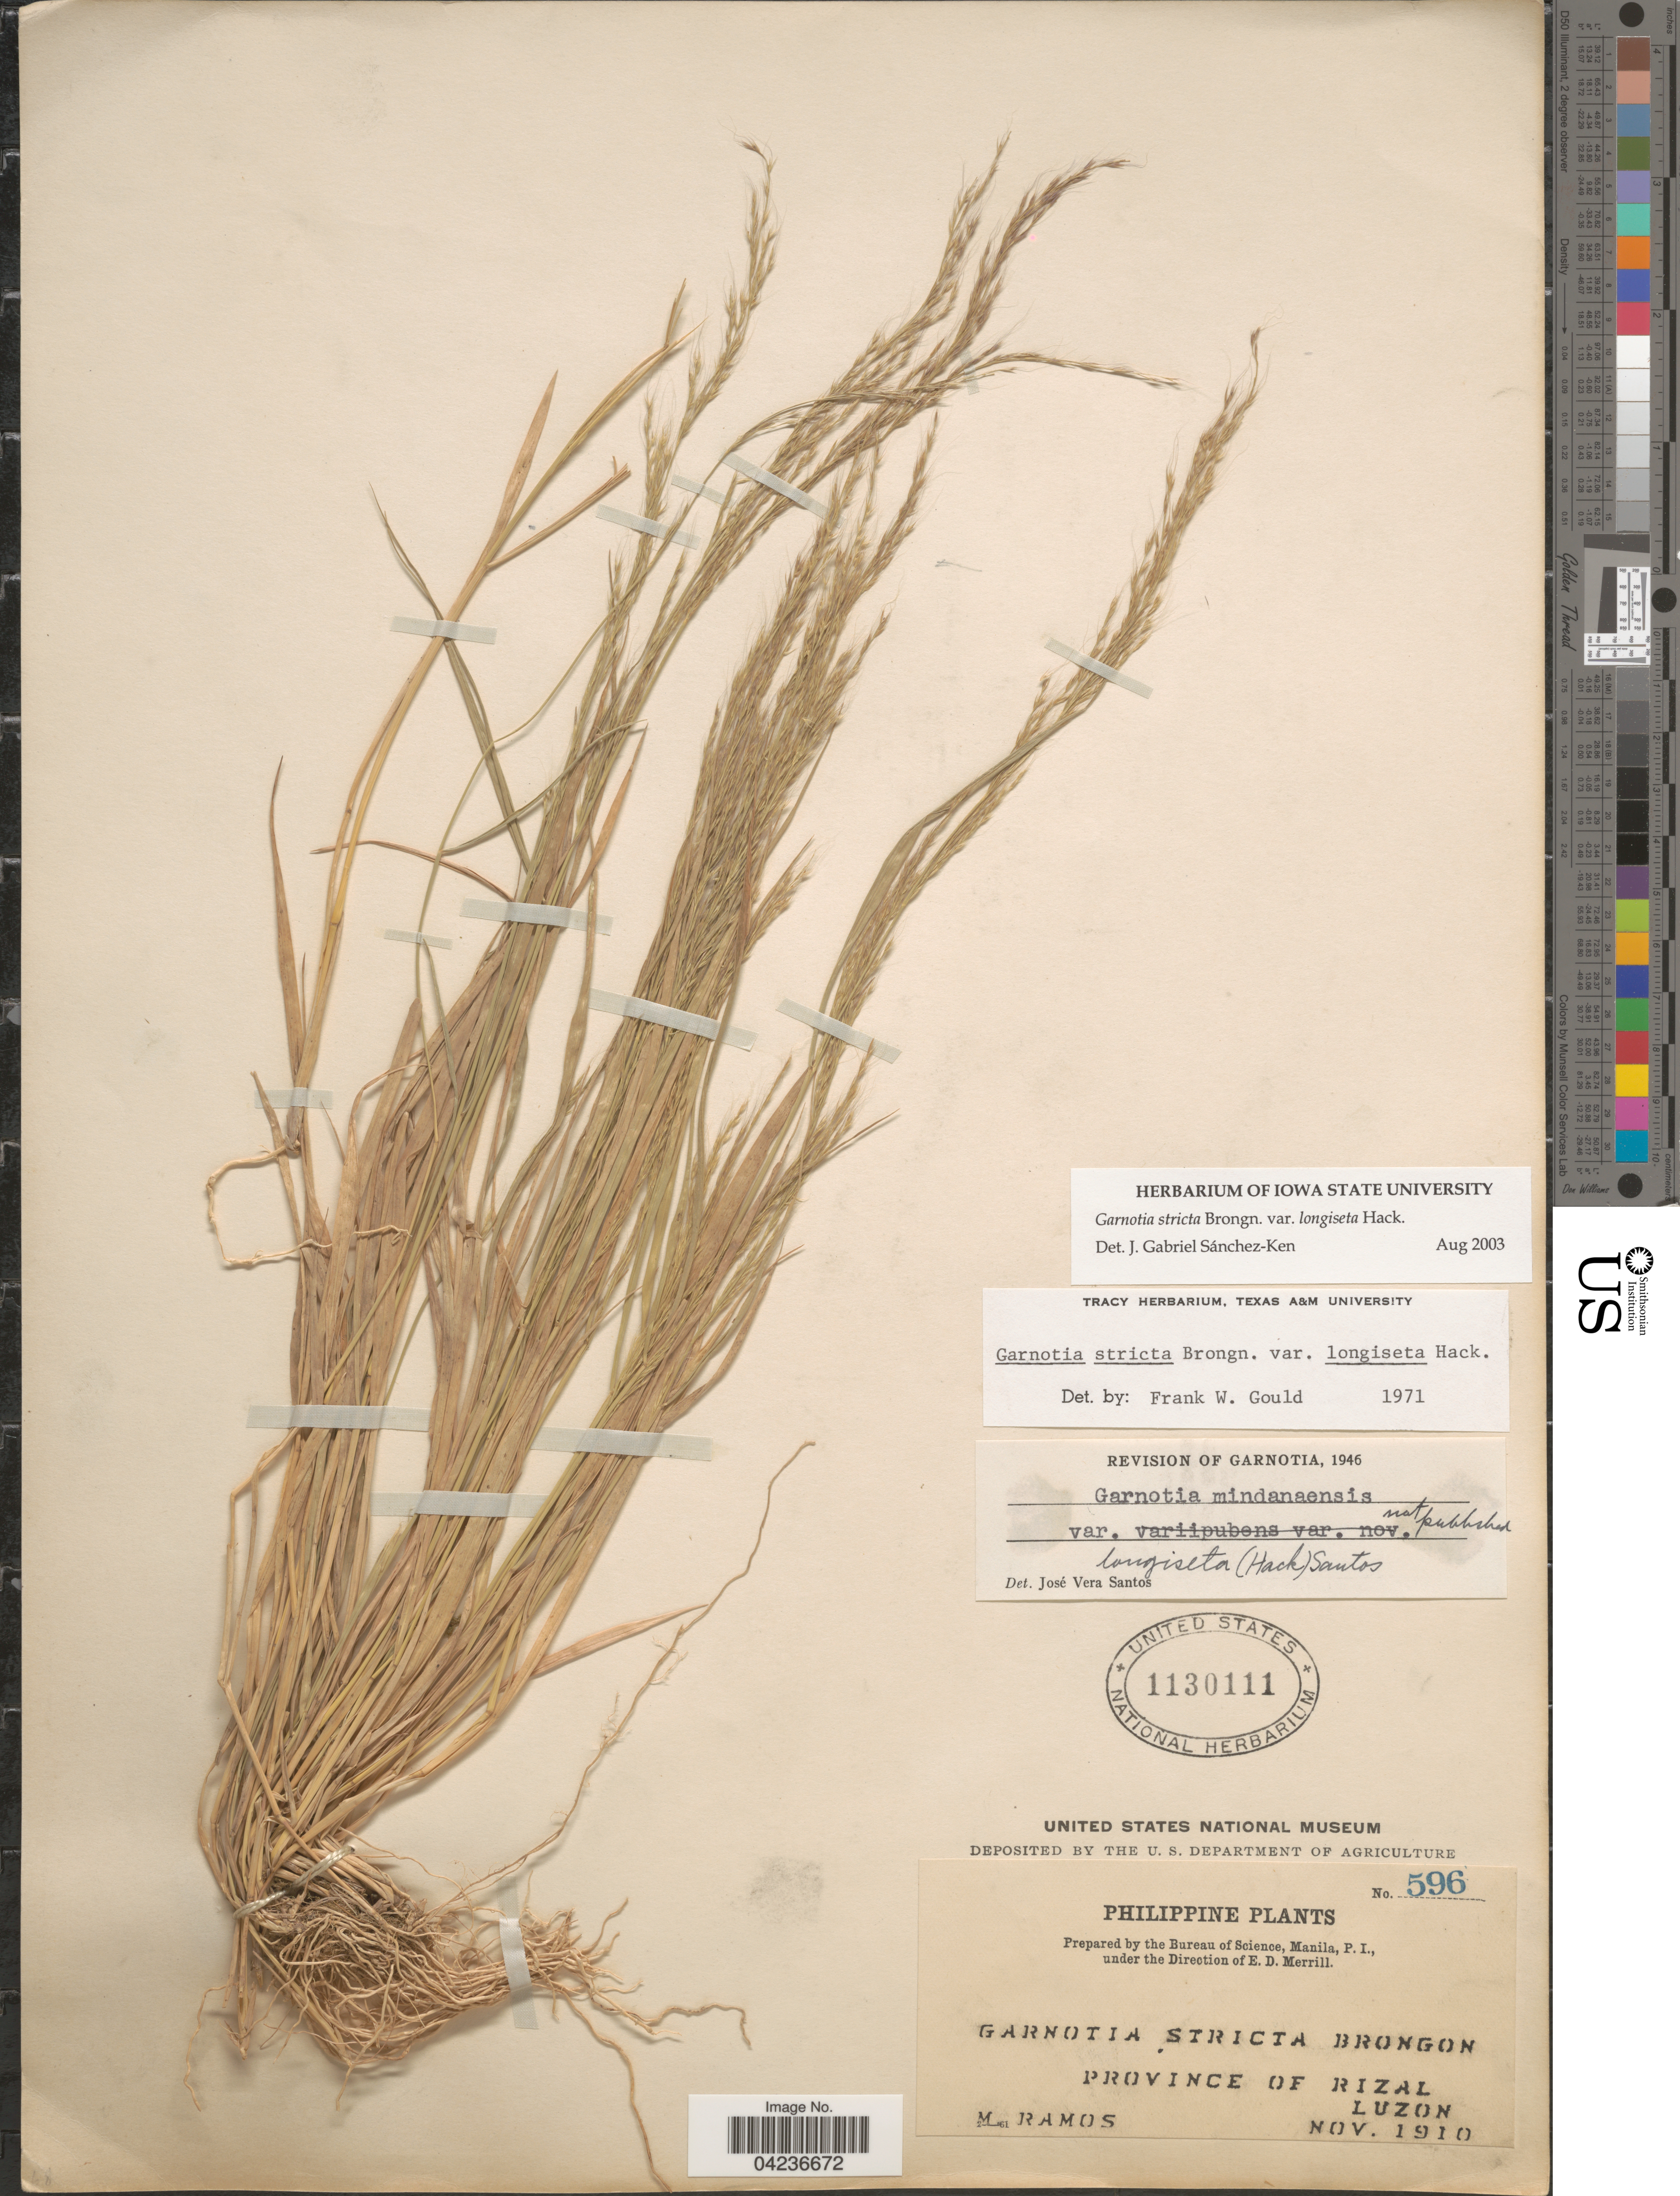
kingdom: Plantae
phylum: Tracheophyta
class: Liliopsida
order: Poales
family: Poaceae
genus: Garnotia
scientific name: Garnotia stricta var. longiseta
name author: Hack. in Kneuck.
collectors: M. Ramos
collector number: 596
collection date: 1910-11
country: Philippines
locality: Province of Rizal. Luzon.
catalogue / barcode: US 1130111